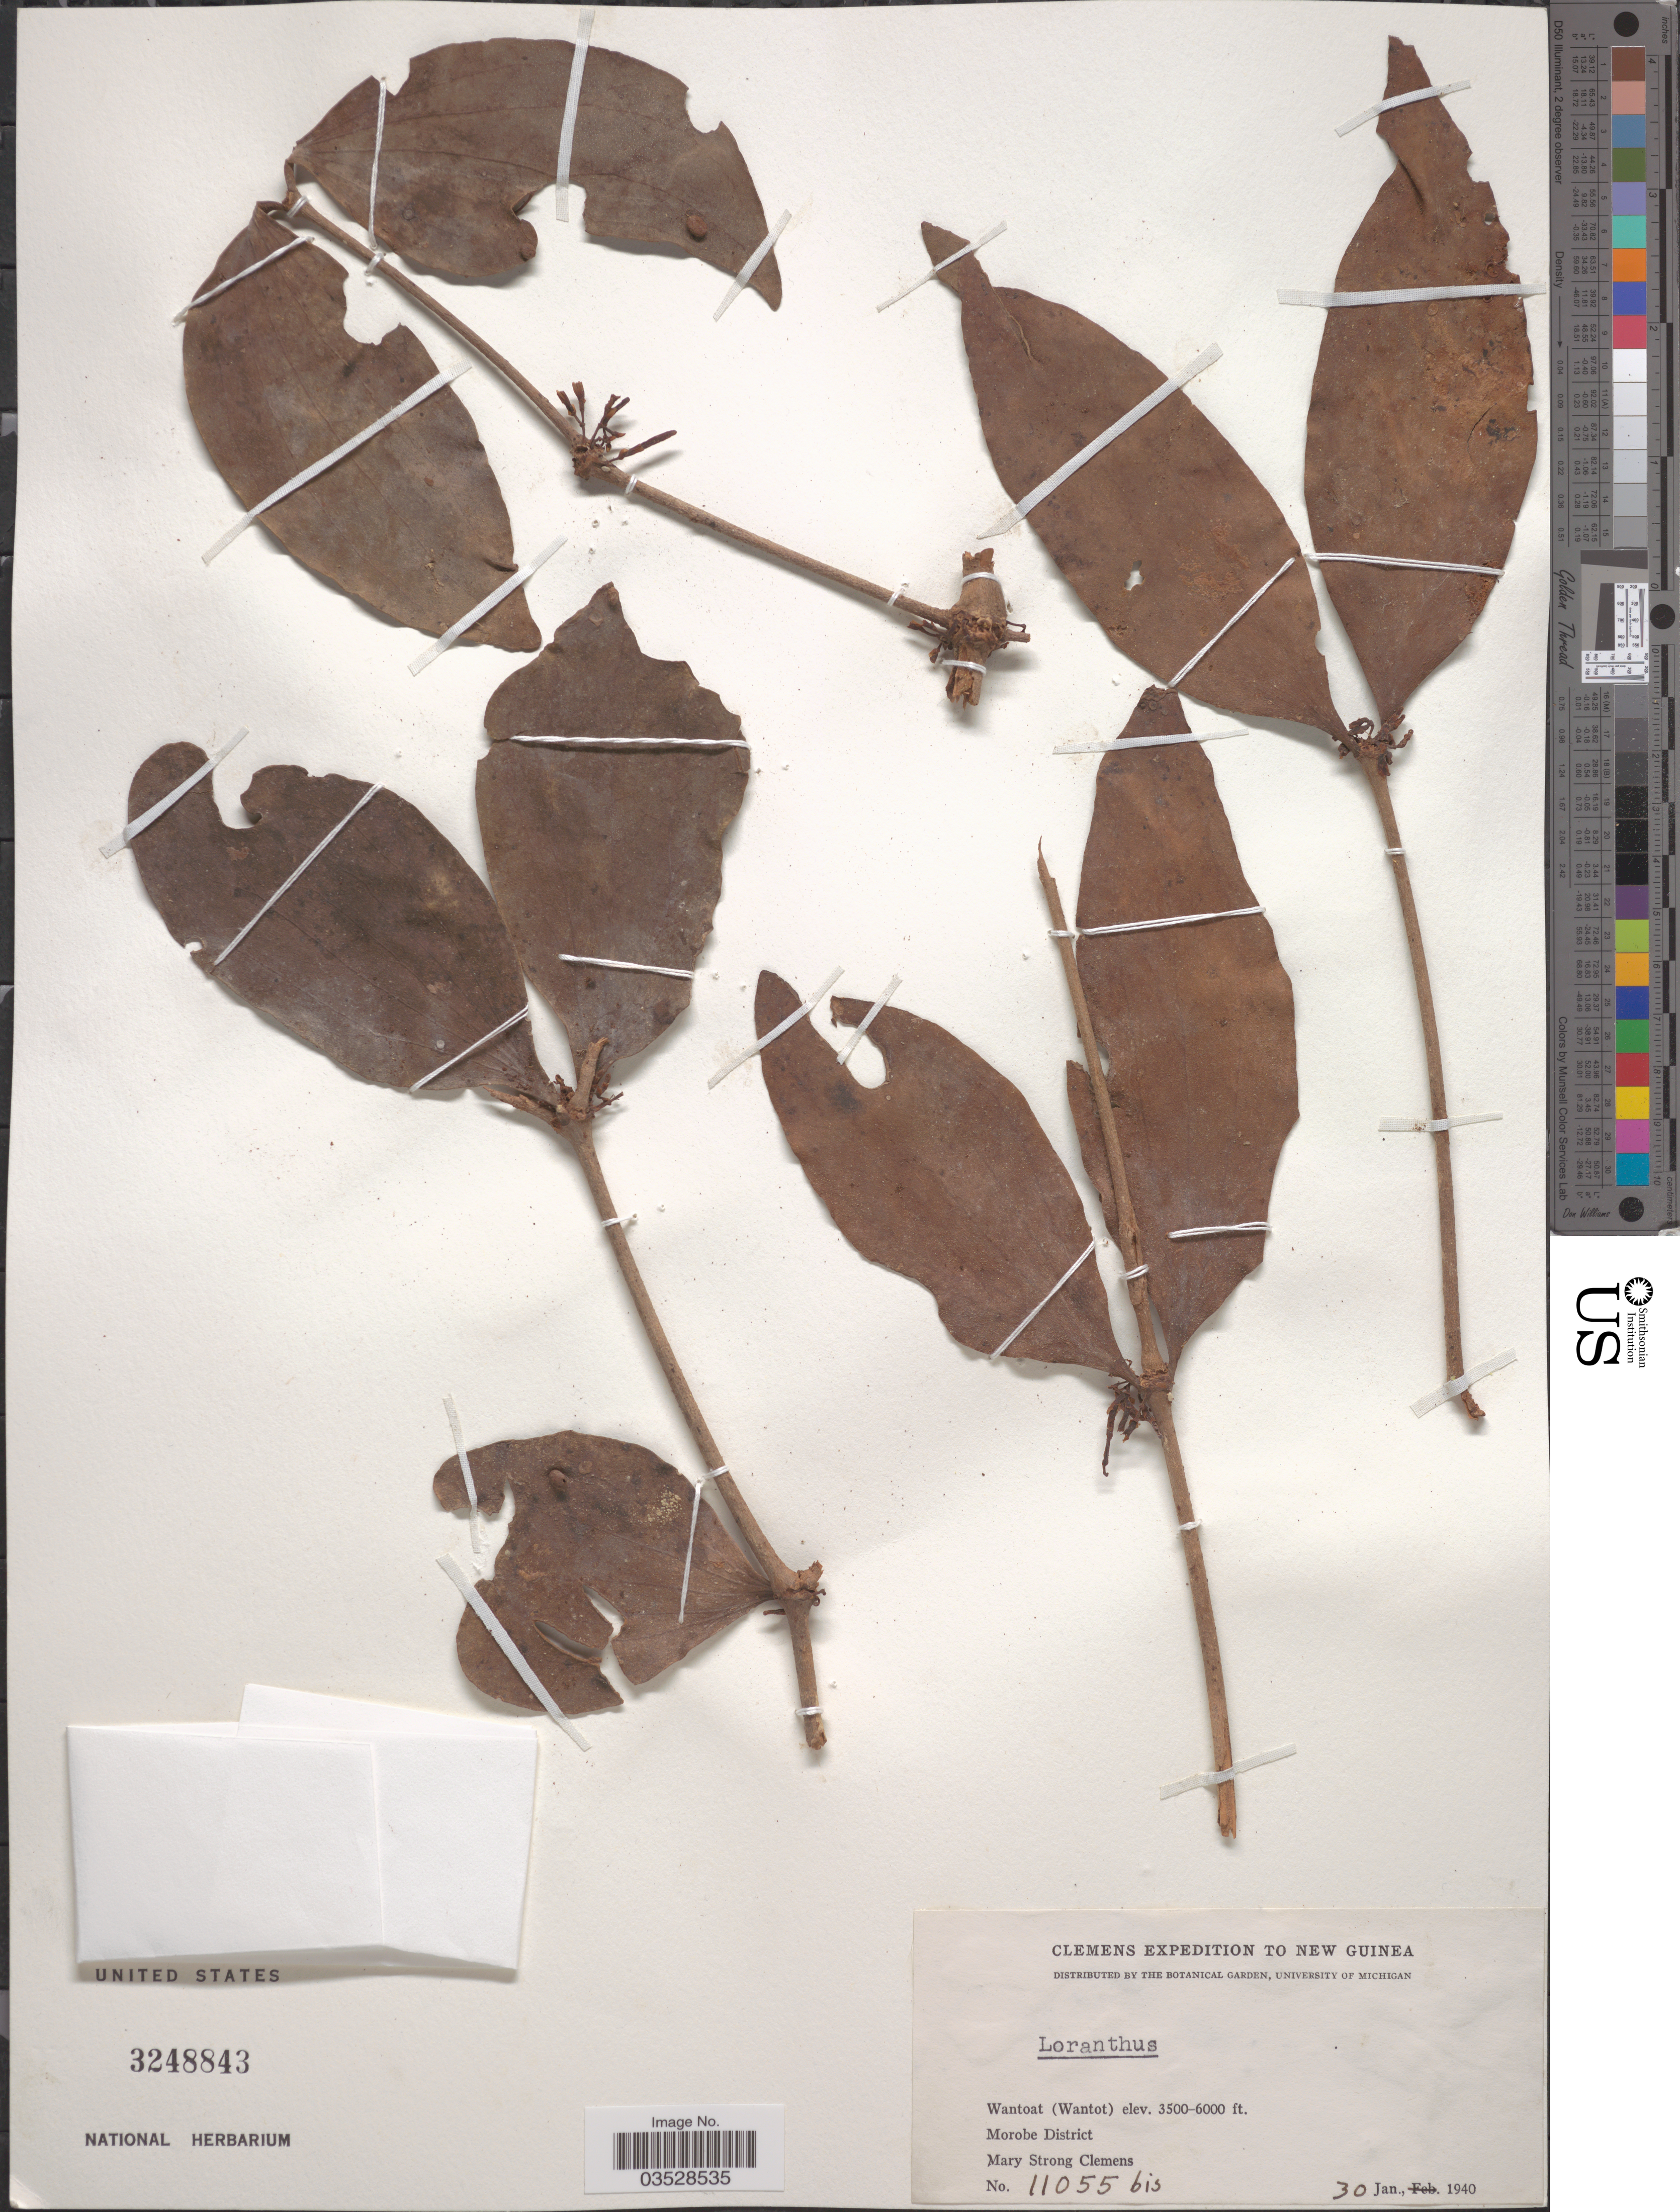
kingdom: Plantae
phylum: Tracheophyta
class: Magnoliopsida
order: Santalales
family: Loranthaceae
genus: Loranthus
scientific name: Loranthus sp.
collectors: M. S. Clemens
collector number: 11055bis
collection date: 1940-01-30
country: Papua New Guinea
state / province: Morobe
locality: New Guinea. Wantoat (Wantot). Morobe District.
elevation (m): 1067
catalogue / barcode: US 3248843